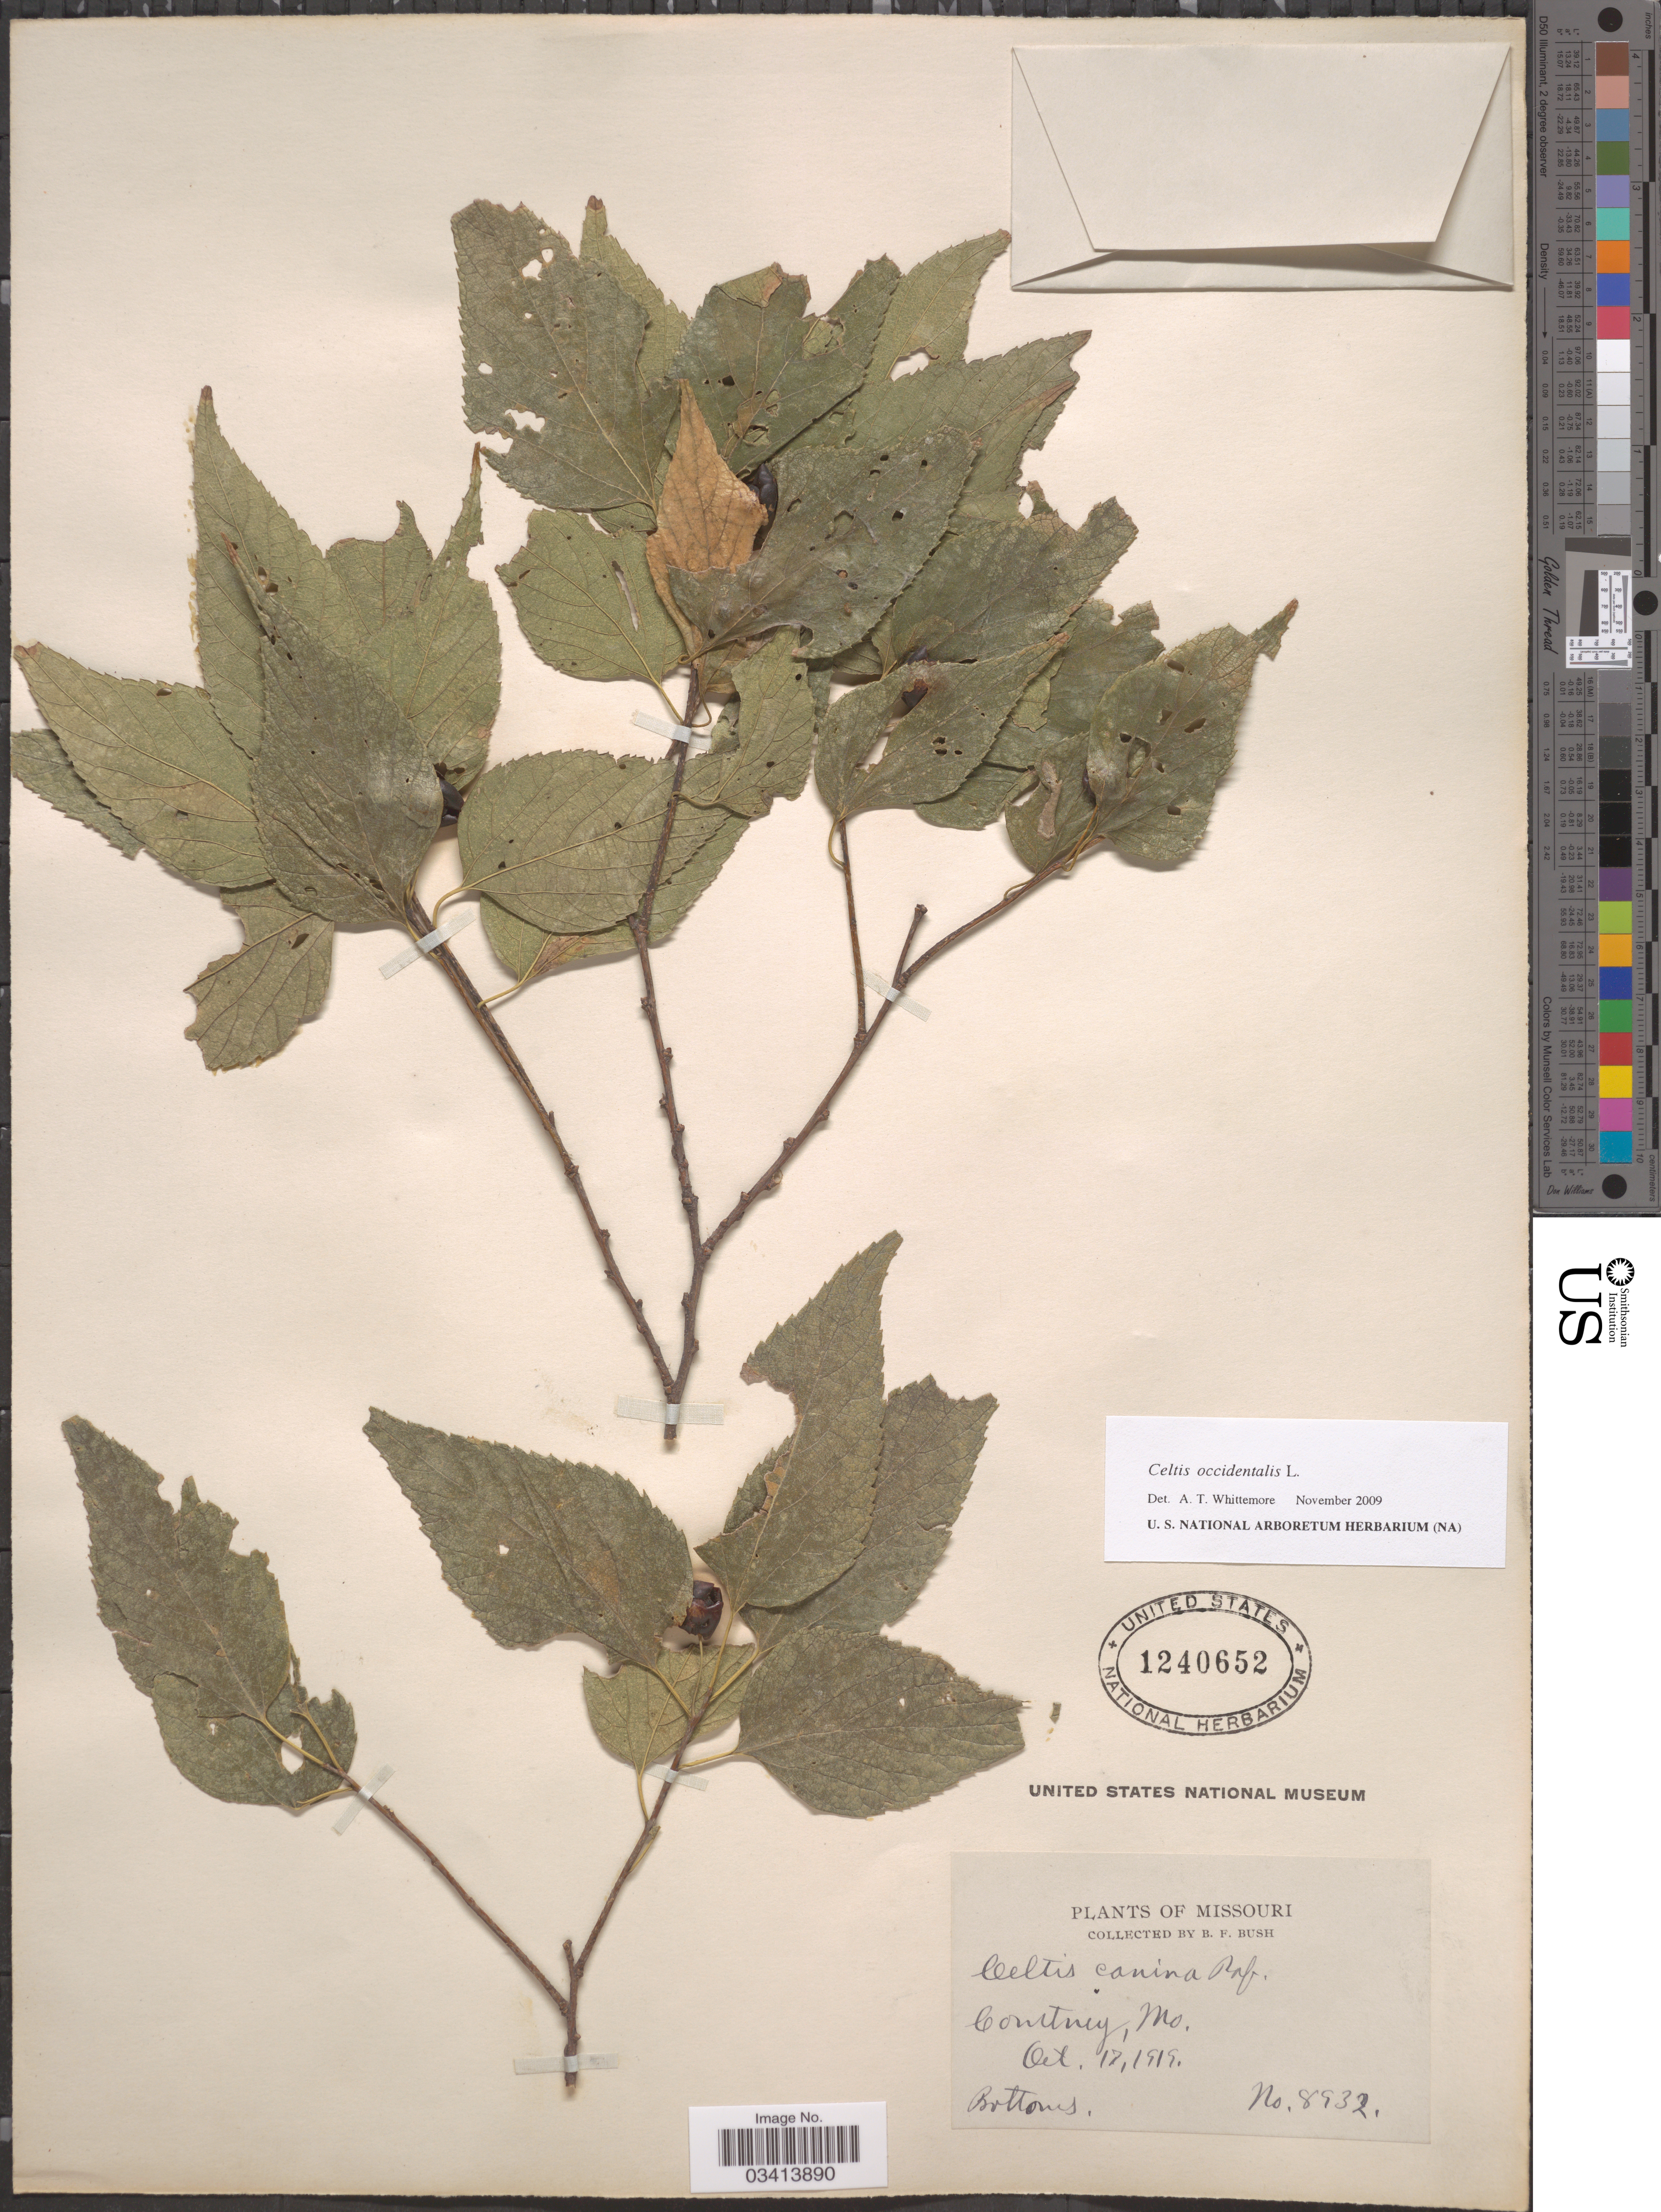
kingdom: Plantae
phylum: Tracheophyta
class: Magnoliopsida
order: Rosales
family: Cannabaceae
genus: Celtis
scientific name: Celtis occidentalis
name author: L.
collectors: B. F. Bush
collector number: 8932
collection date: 1919-10-17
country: United States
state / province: Missouri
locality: Courtney.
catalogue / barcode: US 1240652